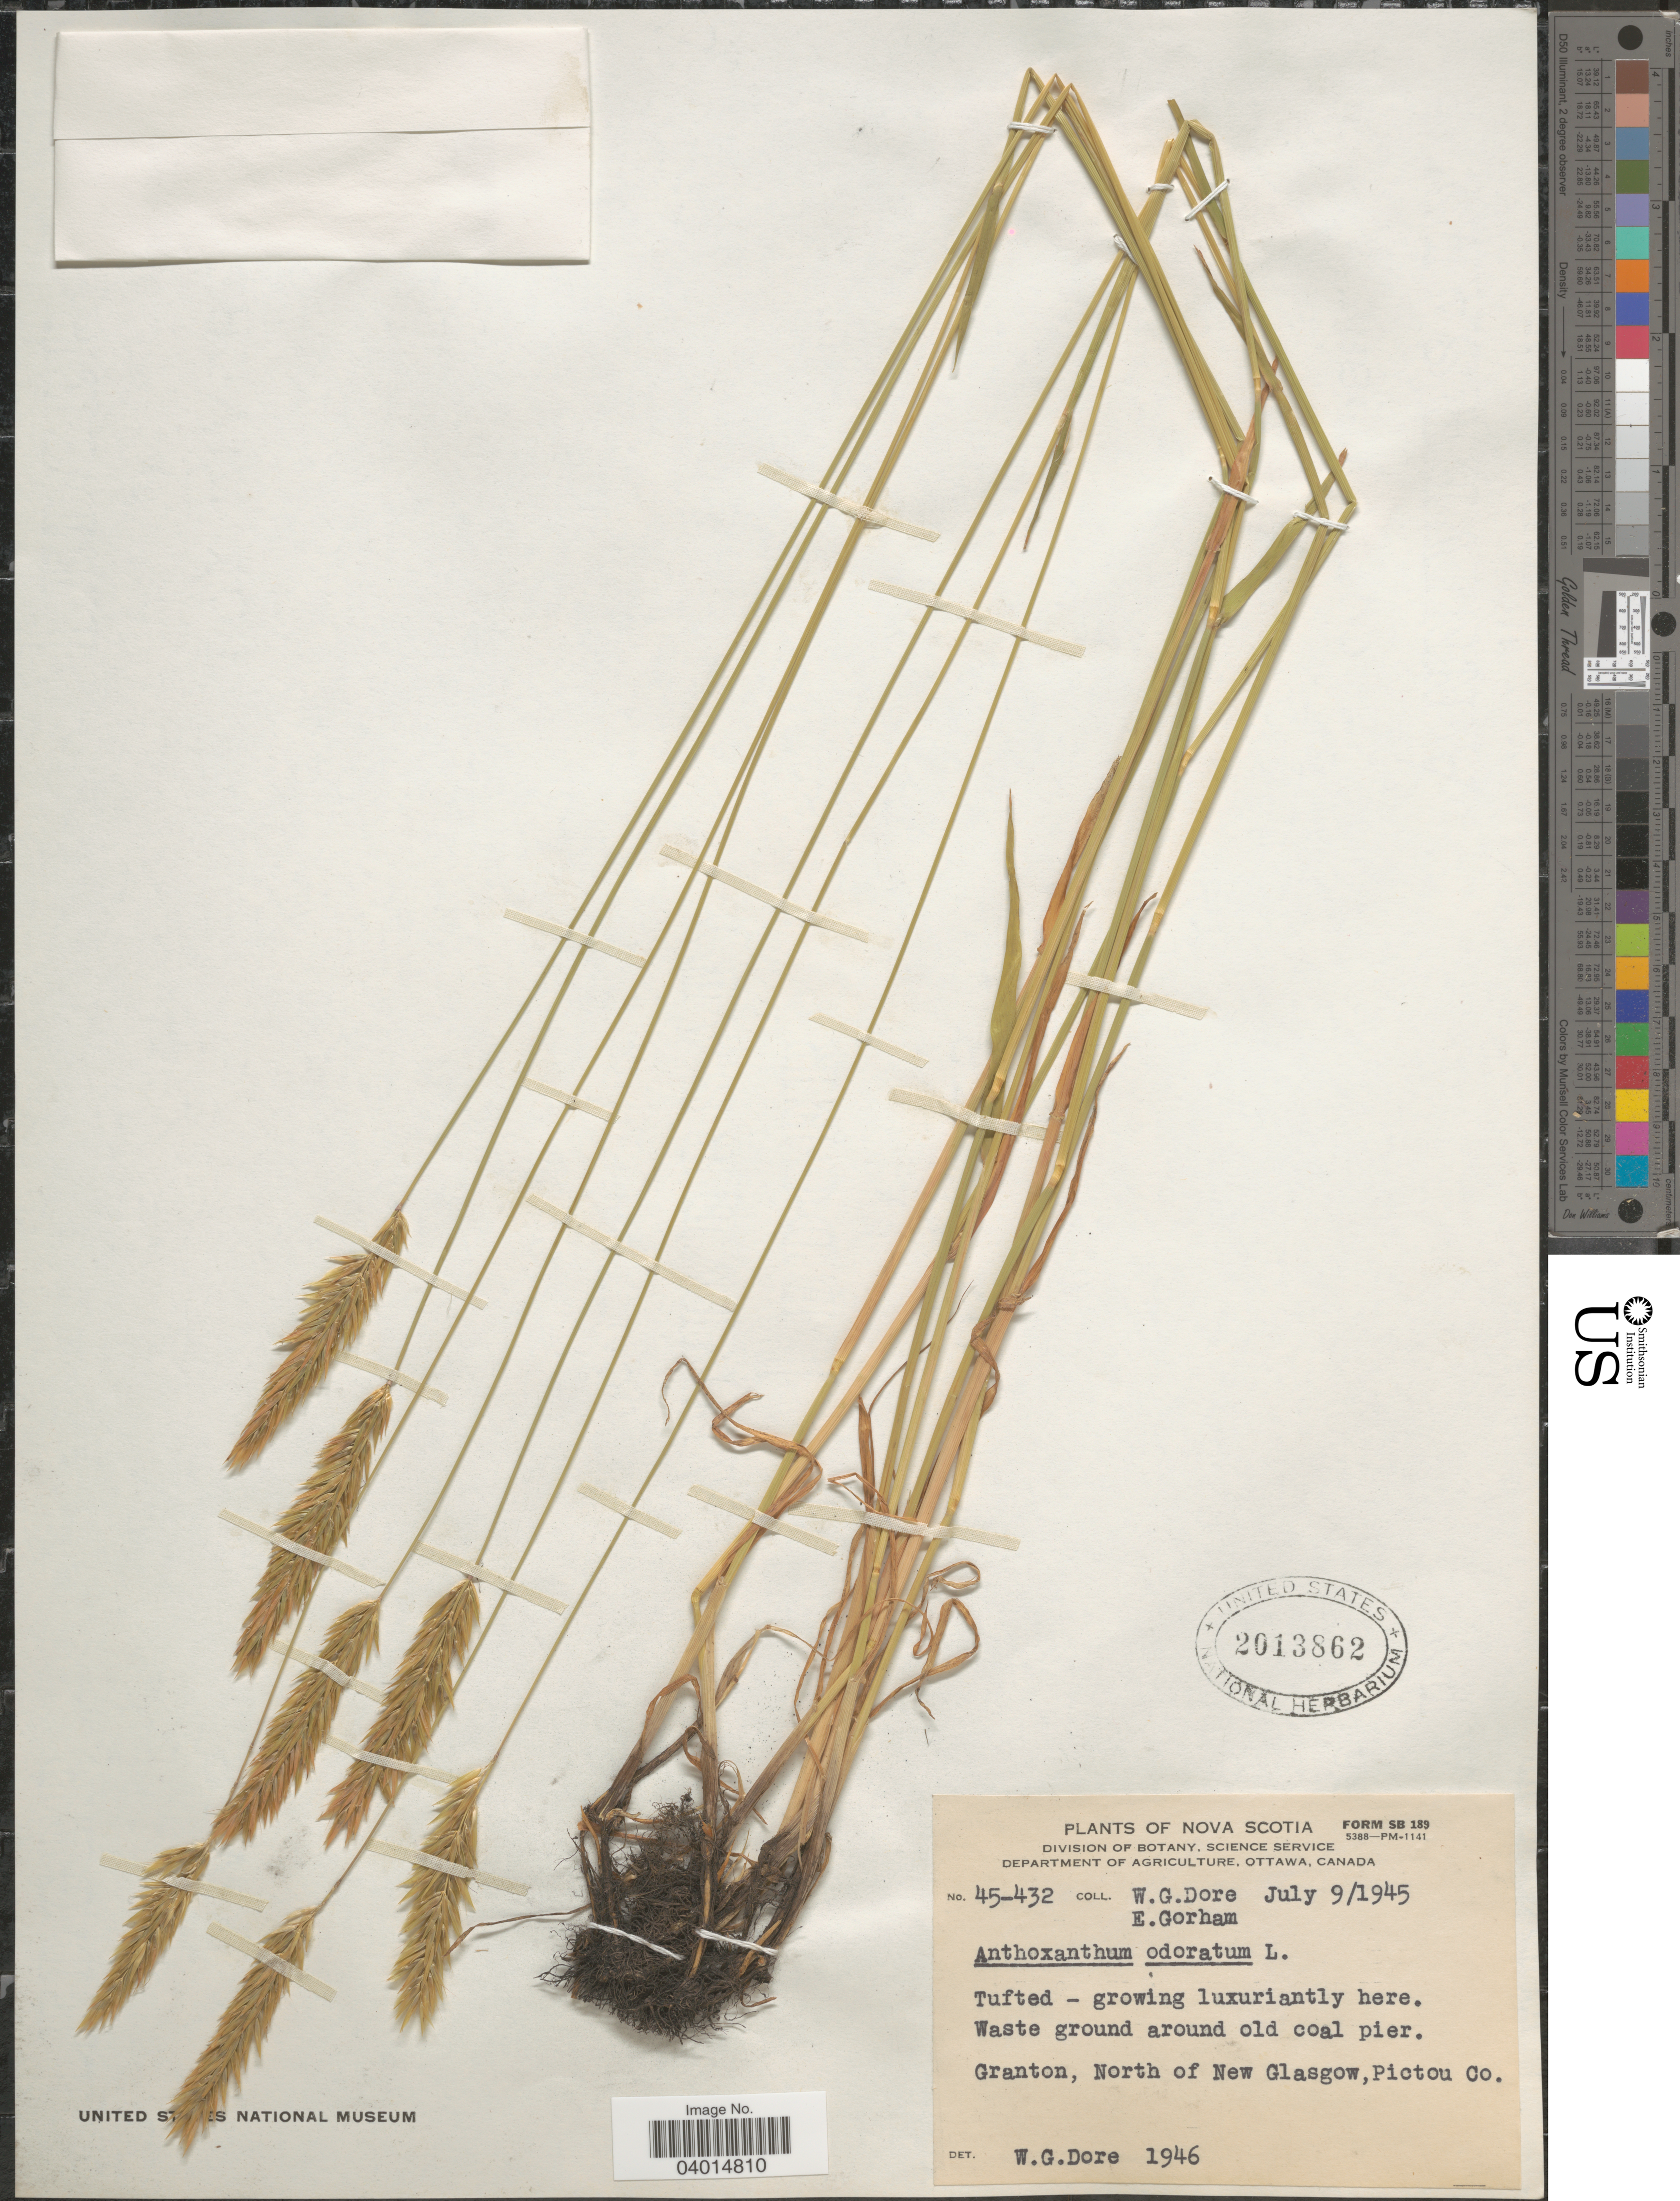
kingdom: Plantae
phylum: Tracheophyta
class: Liliopsida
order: Poales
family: Poaceae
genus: Anthoxanthum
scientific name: Anthoxanthum odoratum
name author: L.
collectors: W. Dore & E. Gorham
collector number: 45-432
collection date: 1945-07-09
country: Canada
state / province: Nova Scotia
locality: Granton, North of New Glasgow, Pictou Co.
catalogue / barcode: US 2013862